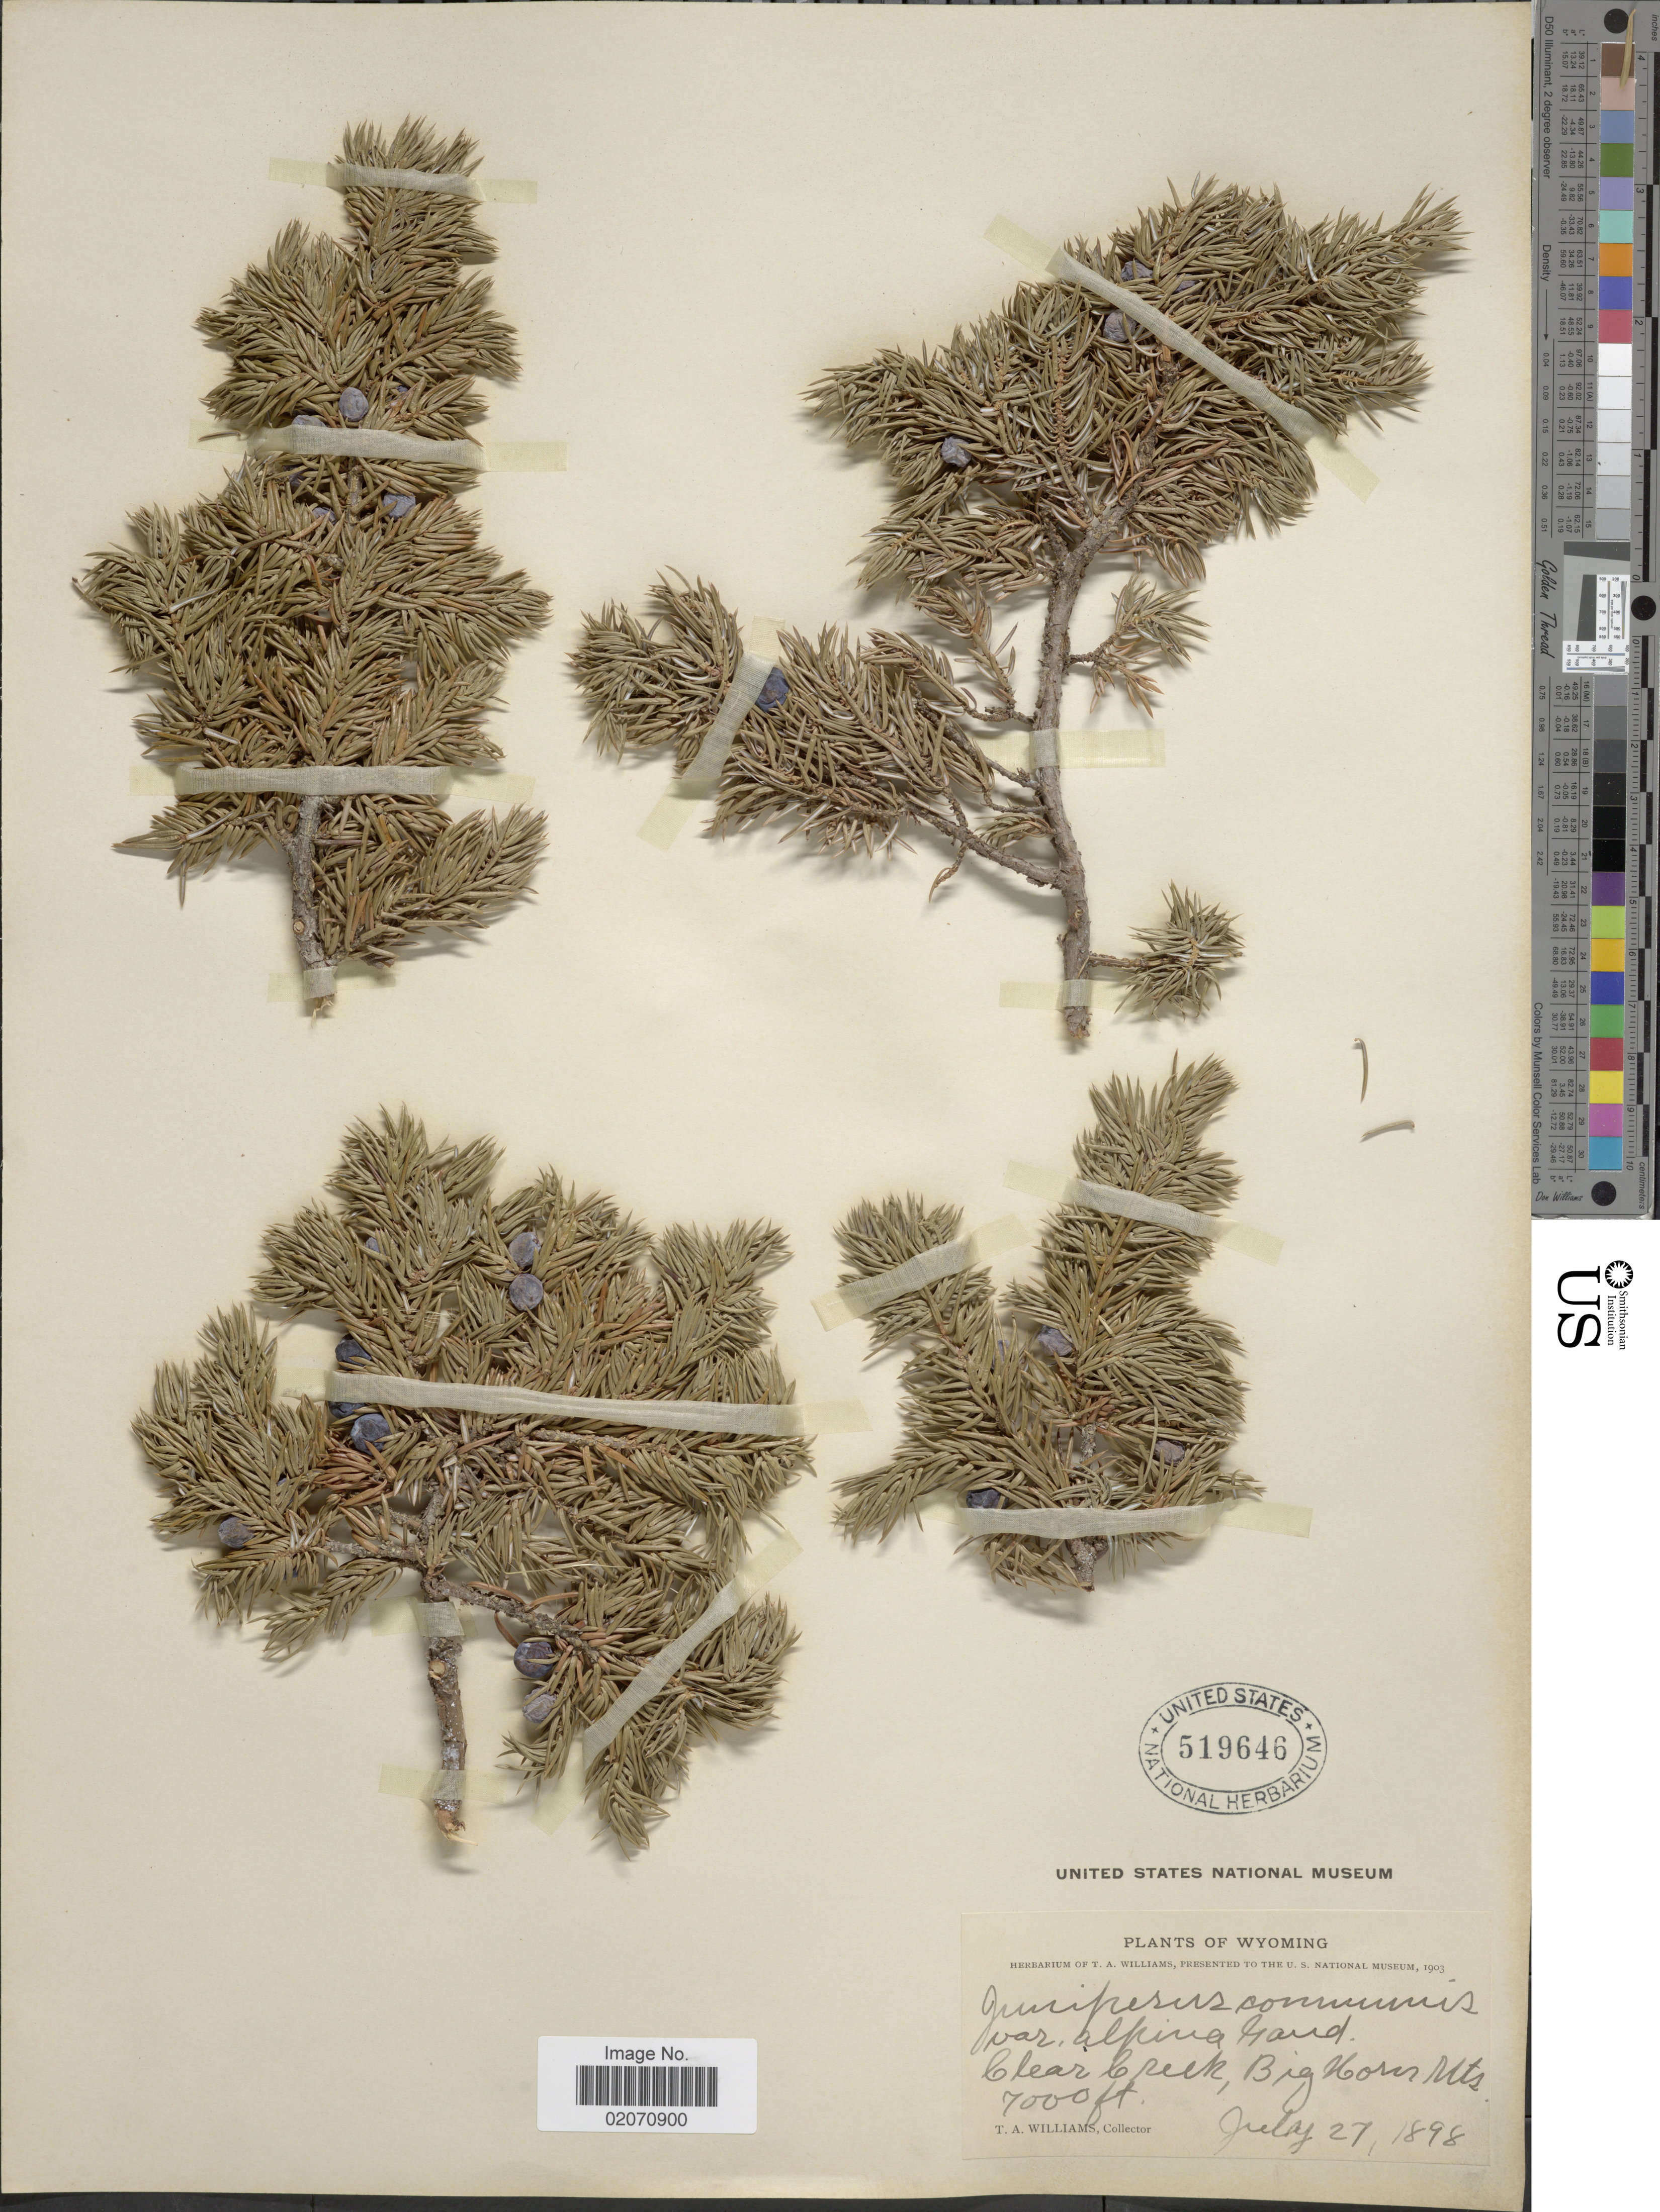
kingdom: Plantae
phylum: Tracheophyta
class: Pinopsida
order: Pinales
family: Cupressaceae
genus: Juniperus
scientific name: Juniperus communis subsp. nana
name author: (Willd.) Syme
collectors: T. A. Williams (herbarium)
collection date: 1898-07-27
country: United States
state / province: Wyoming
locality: Clear Creek, Big Horn Mts.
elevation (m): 2134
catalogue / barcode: US 519646